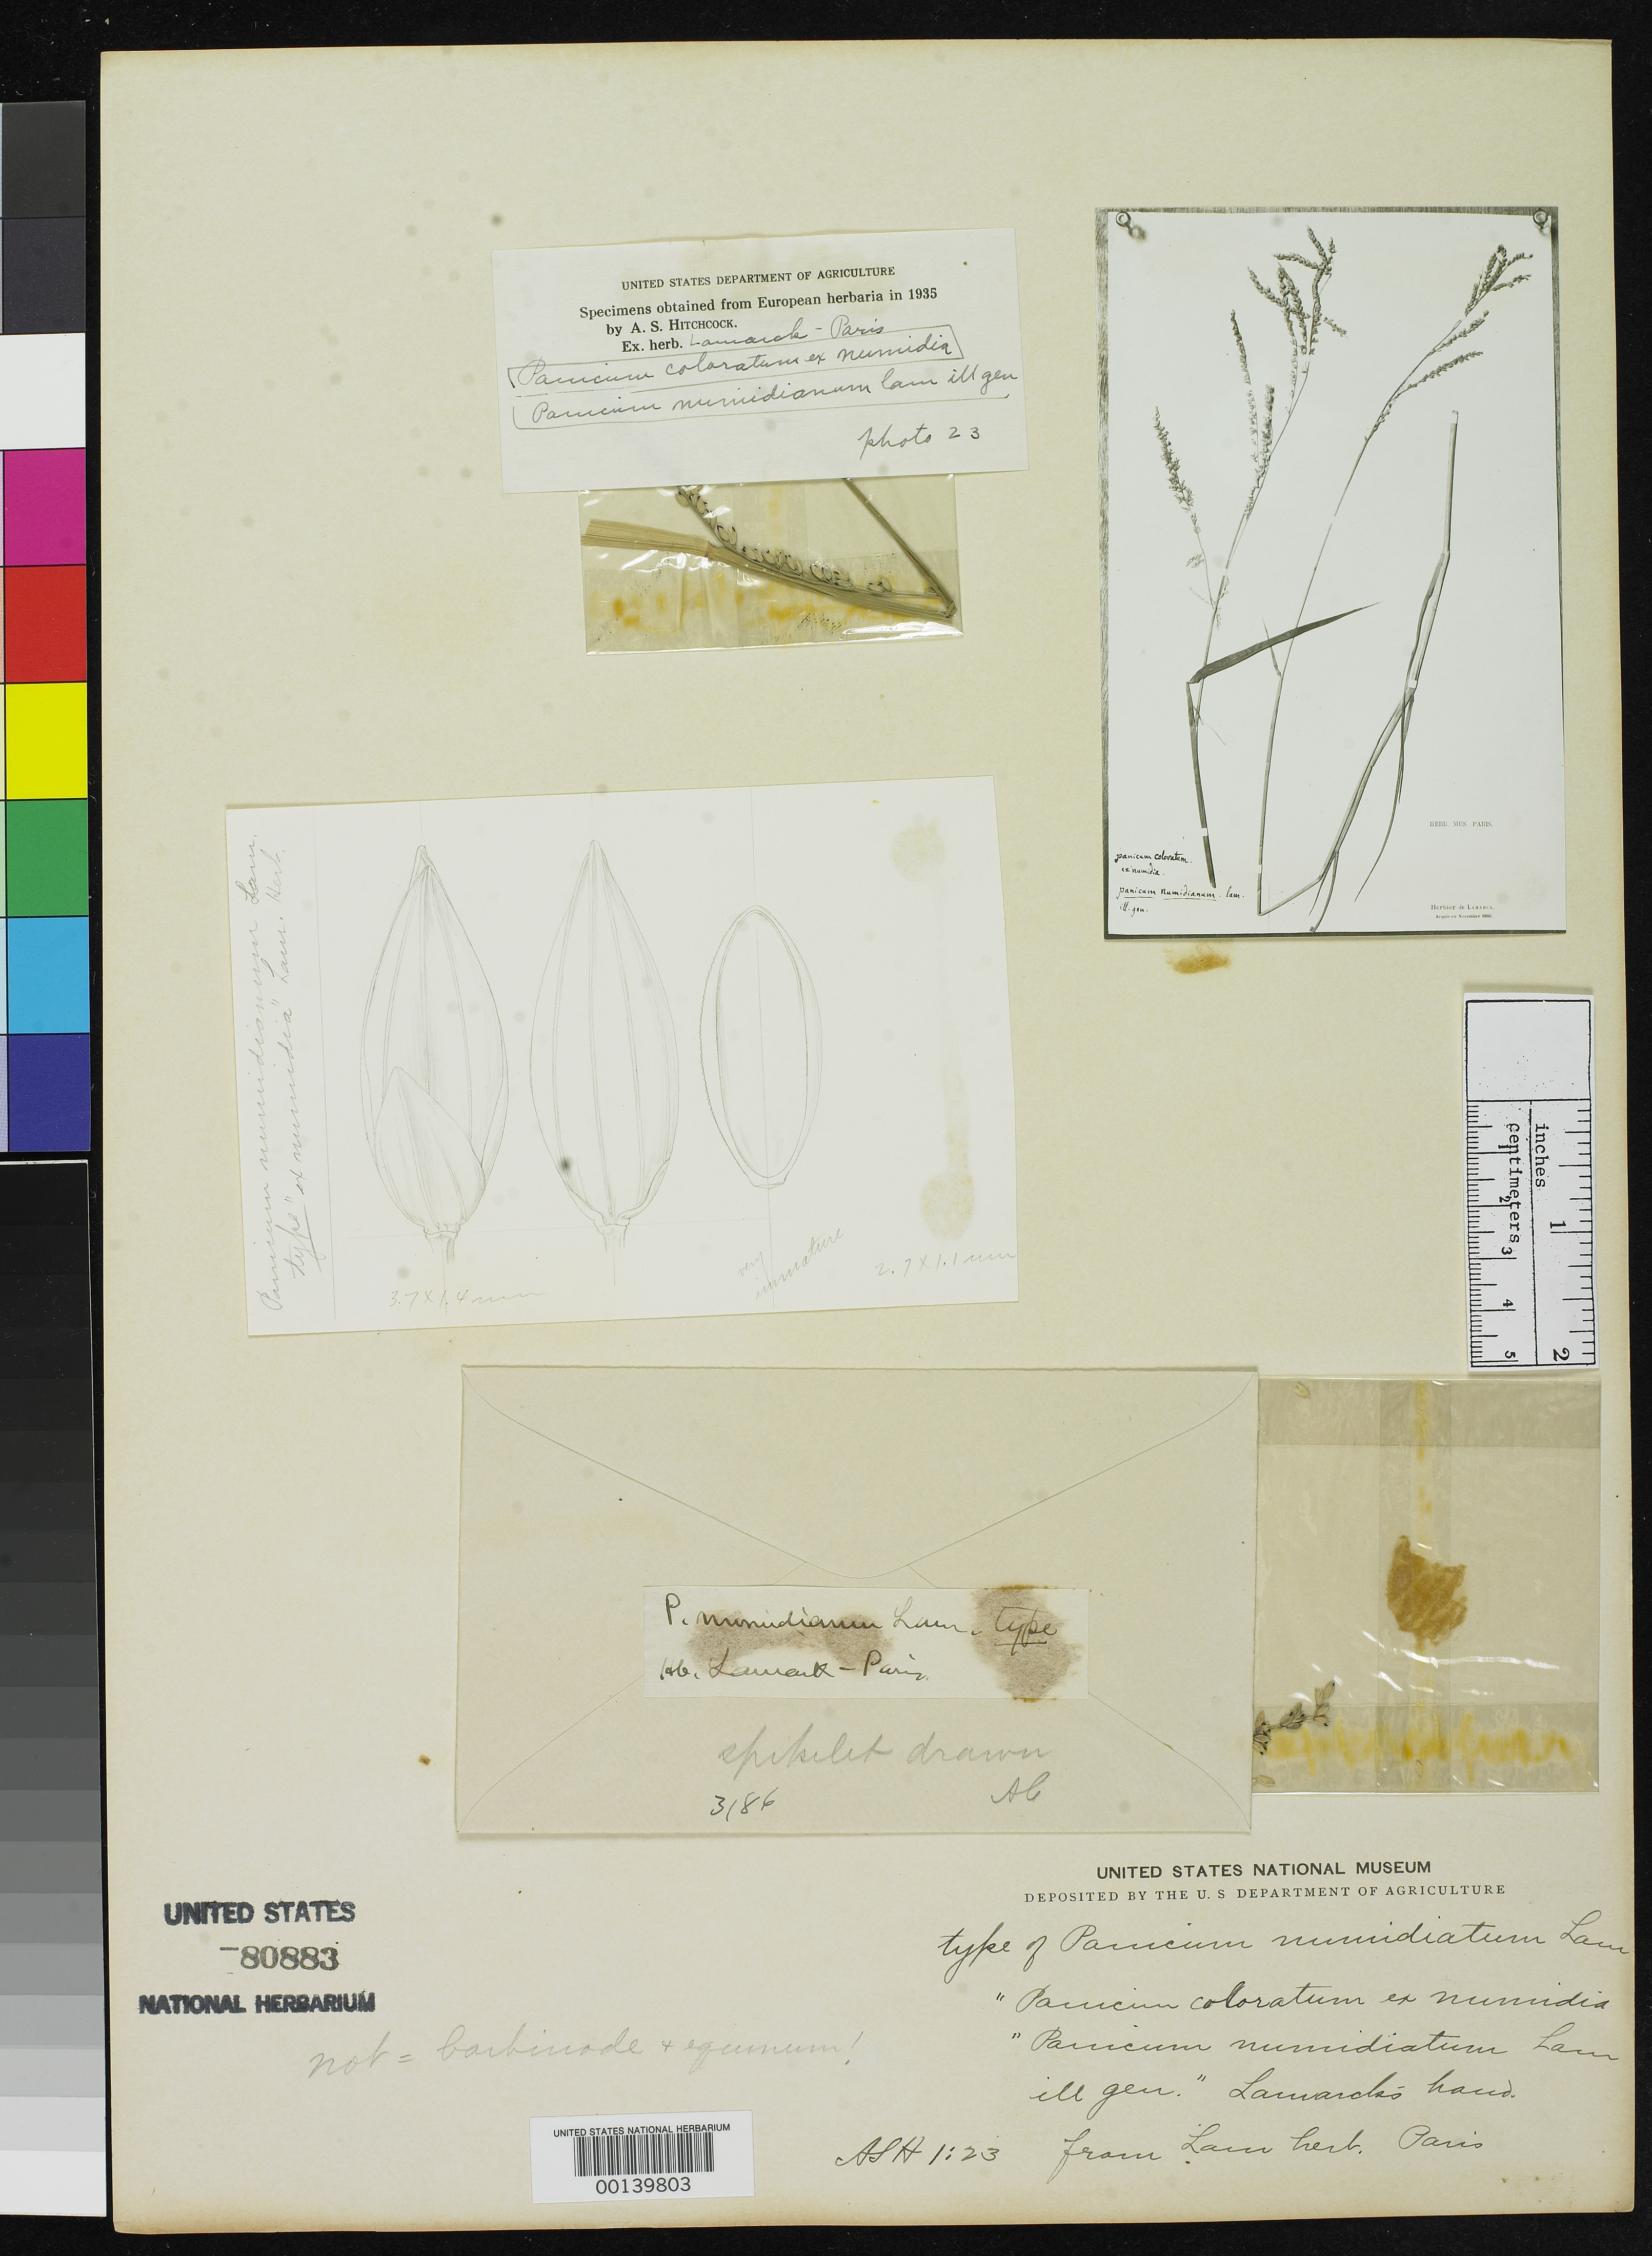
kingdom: Plantae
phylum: Tracheophyta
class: Liliopsida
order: Poales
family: Poaceae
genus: Panicum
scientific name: Panicum numidiatum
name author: Lam.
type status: Type Fragment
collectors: J. L. M. Poiret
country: Algeria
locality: Numidia.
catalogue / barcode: US 80883